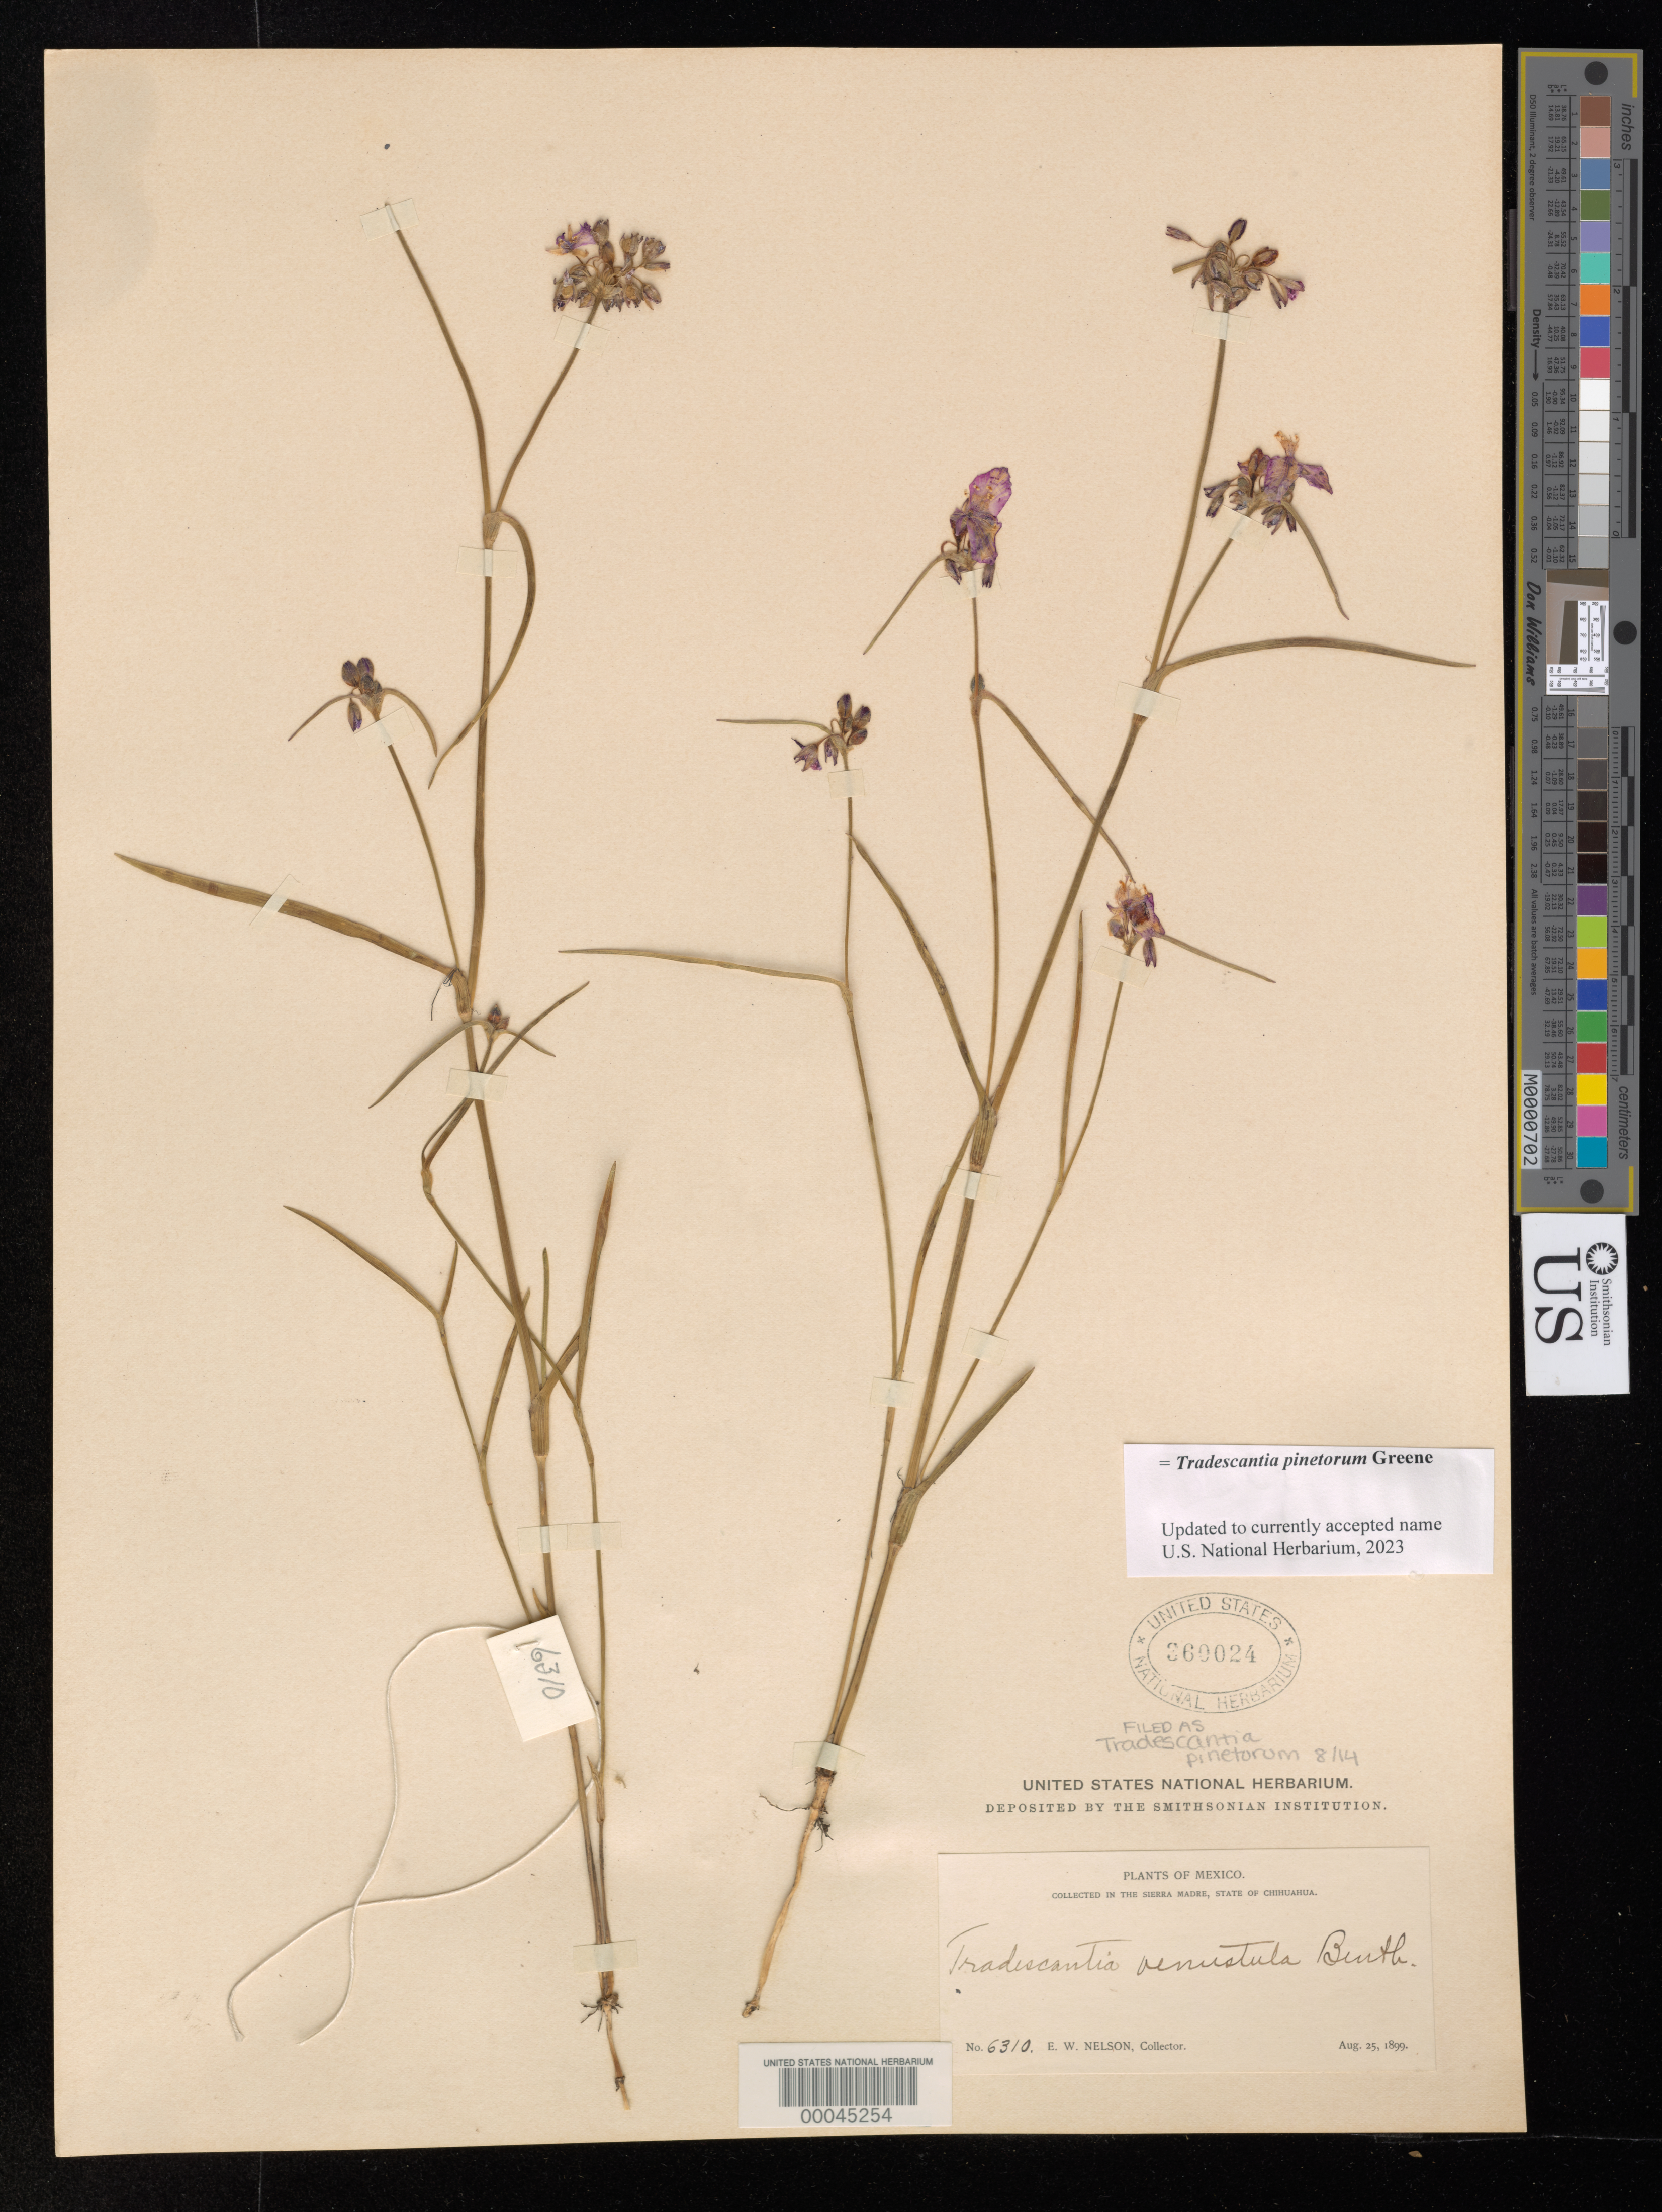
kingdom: Plantae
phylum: Tracheophyta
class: Liliopsida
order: Commelinales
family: Commelinaceae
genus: Tradescantia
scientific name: Tradescantia pinetorum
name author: Greene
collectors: E. W. Nelson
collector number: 6310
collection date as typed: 25 Aug 1899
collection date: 1899-08-25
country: Mexico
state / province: Chihuahua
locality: Sierra Madre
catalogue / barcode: US 360024